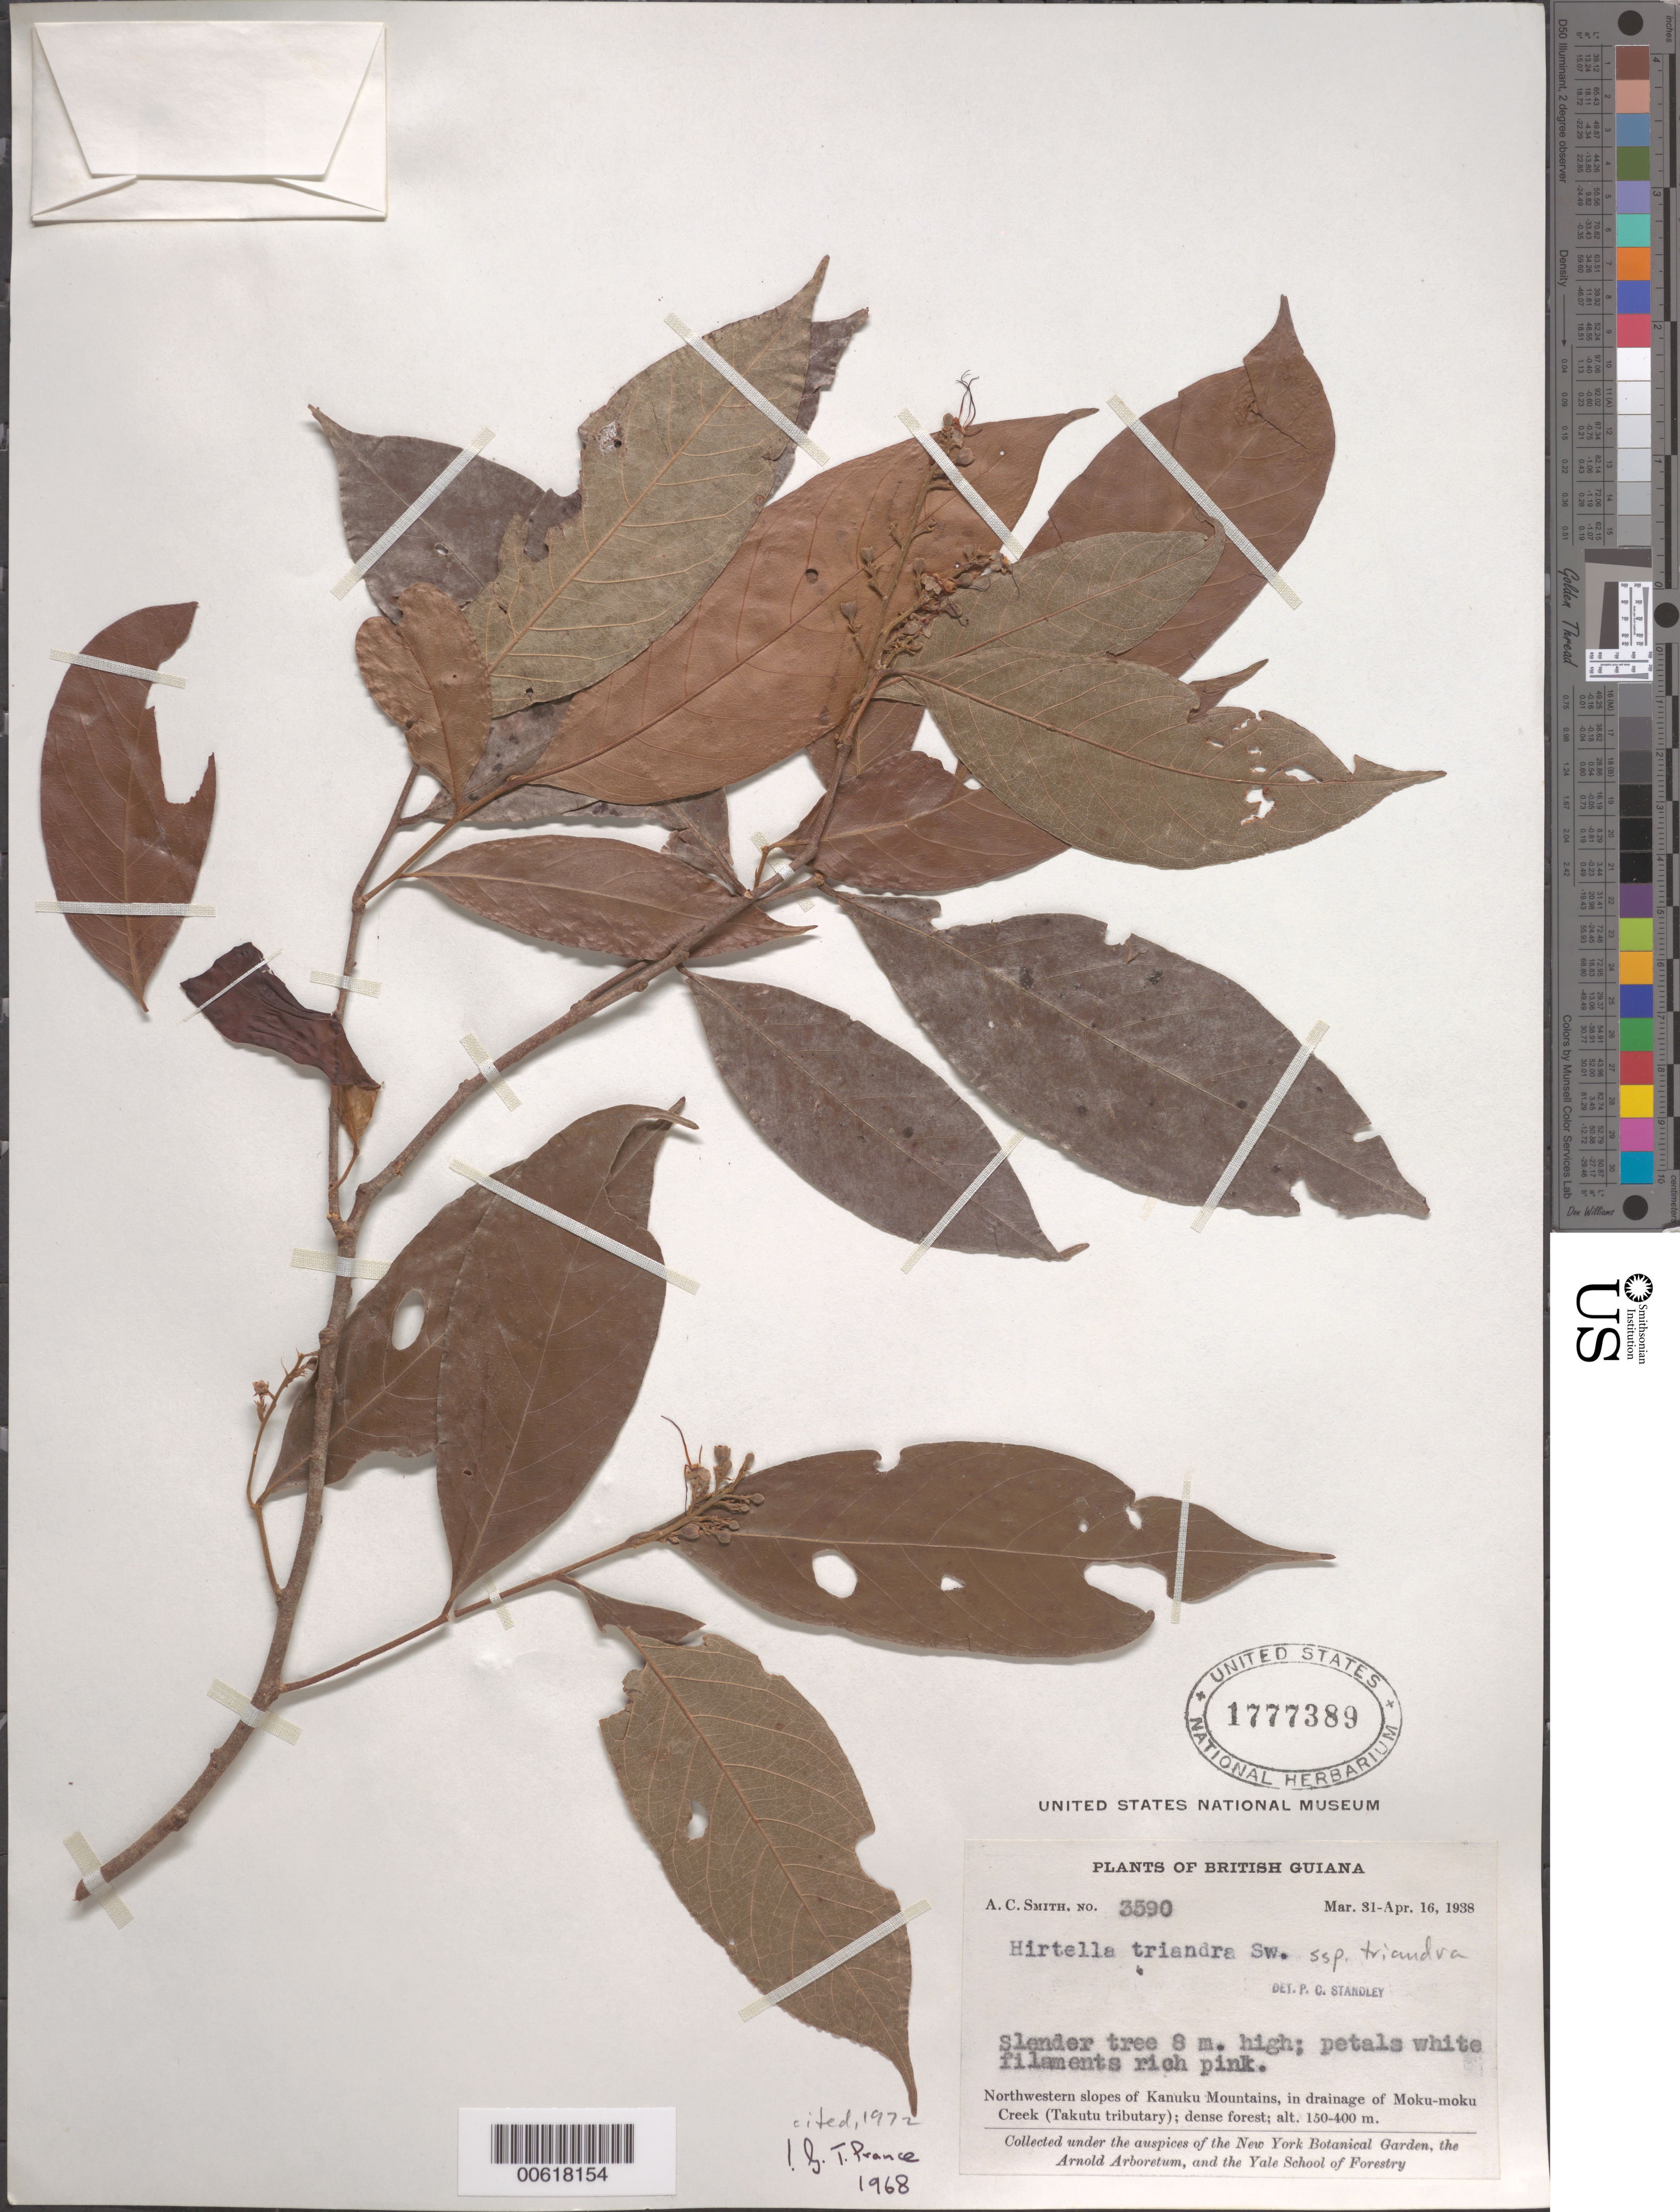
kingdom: Plantae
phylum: Tracheophyta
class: Magnoliopsida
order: Malpighiales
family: Chrysobalanaceae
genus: Hirtella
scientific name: Hirtella triandra subsp. triandra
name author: Sw.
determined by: Prance, G. T.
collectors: A. C. Smith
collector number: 3590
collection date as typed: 31-Mar-38 to 16-Apr-38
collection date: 1938-03-31/1938-04-16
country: Guyana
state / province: U. Takutu-U. Essequibo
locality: Kanuku Mts., NW slopes, in drainage of Moku-moku Creek (Takutu tributary)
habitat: Dense forest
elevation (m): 150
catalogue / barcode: US 1777389